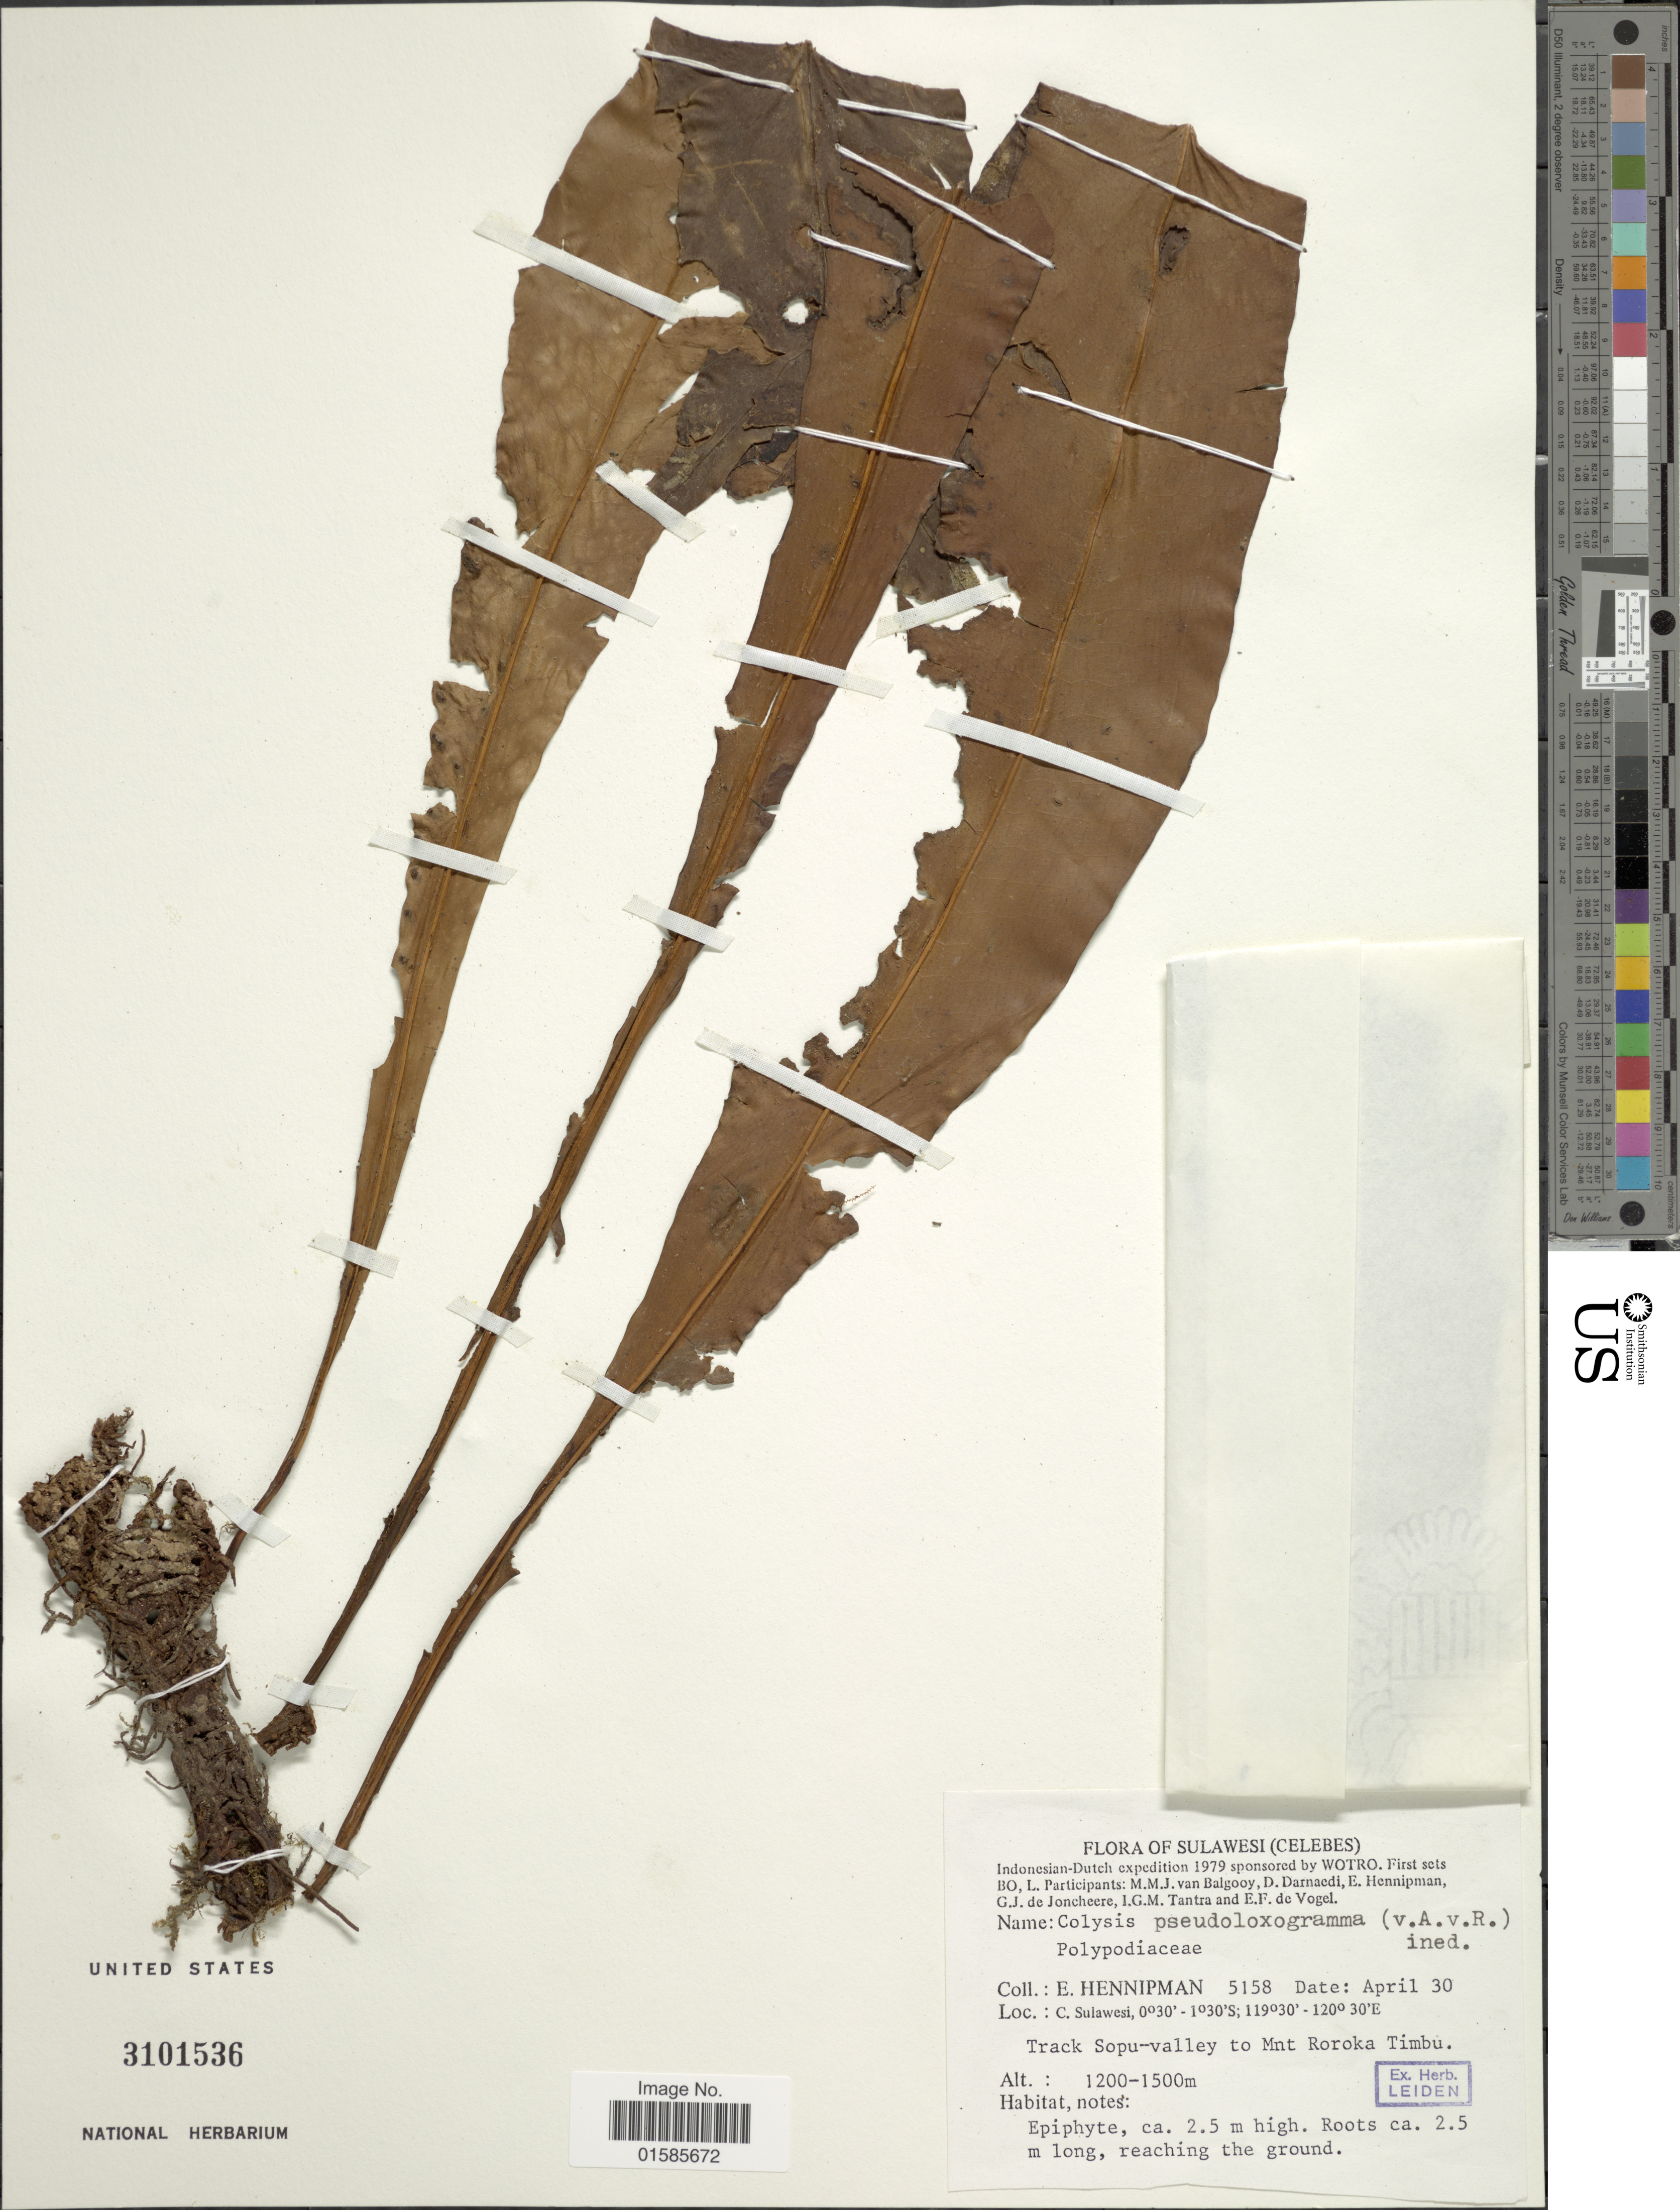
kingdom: Plantae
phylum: Tracheophyta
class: Polypodiopsida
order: Polypodiales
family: Polypodiaceae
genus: Leptochilus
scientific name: Leptochilus macrophyllus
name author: (Blume) Noot.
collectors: E. Hennipman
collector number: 5158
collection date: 1979-04-30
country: Indonesia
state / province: Sulawesi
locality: (Celebes), C. Sulawesi, Track Sopu-valley to Mnt Rorak Timbu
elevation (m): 1200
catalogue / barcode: US 3101536